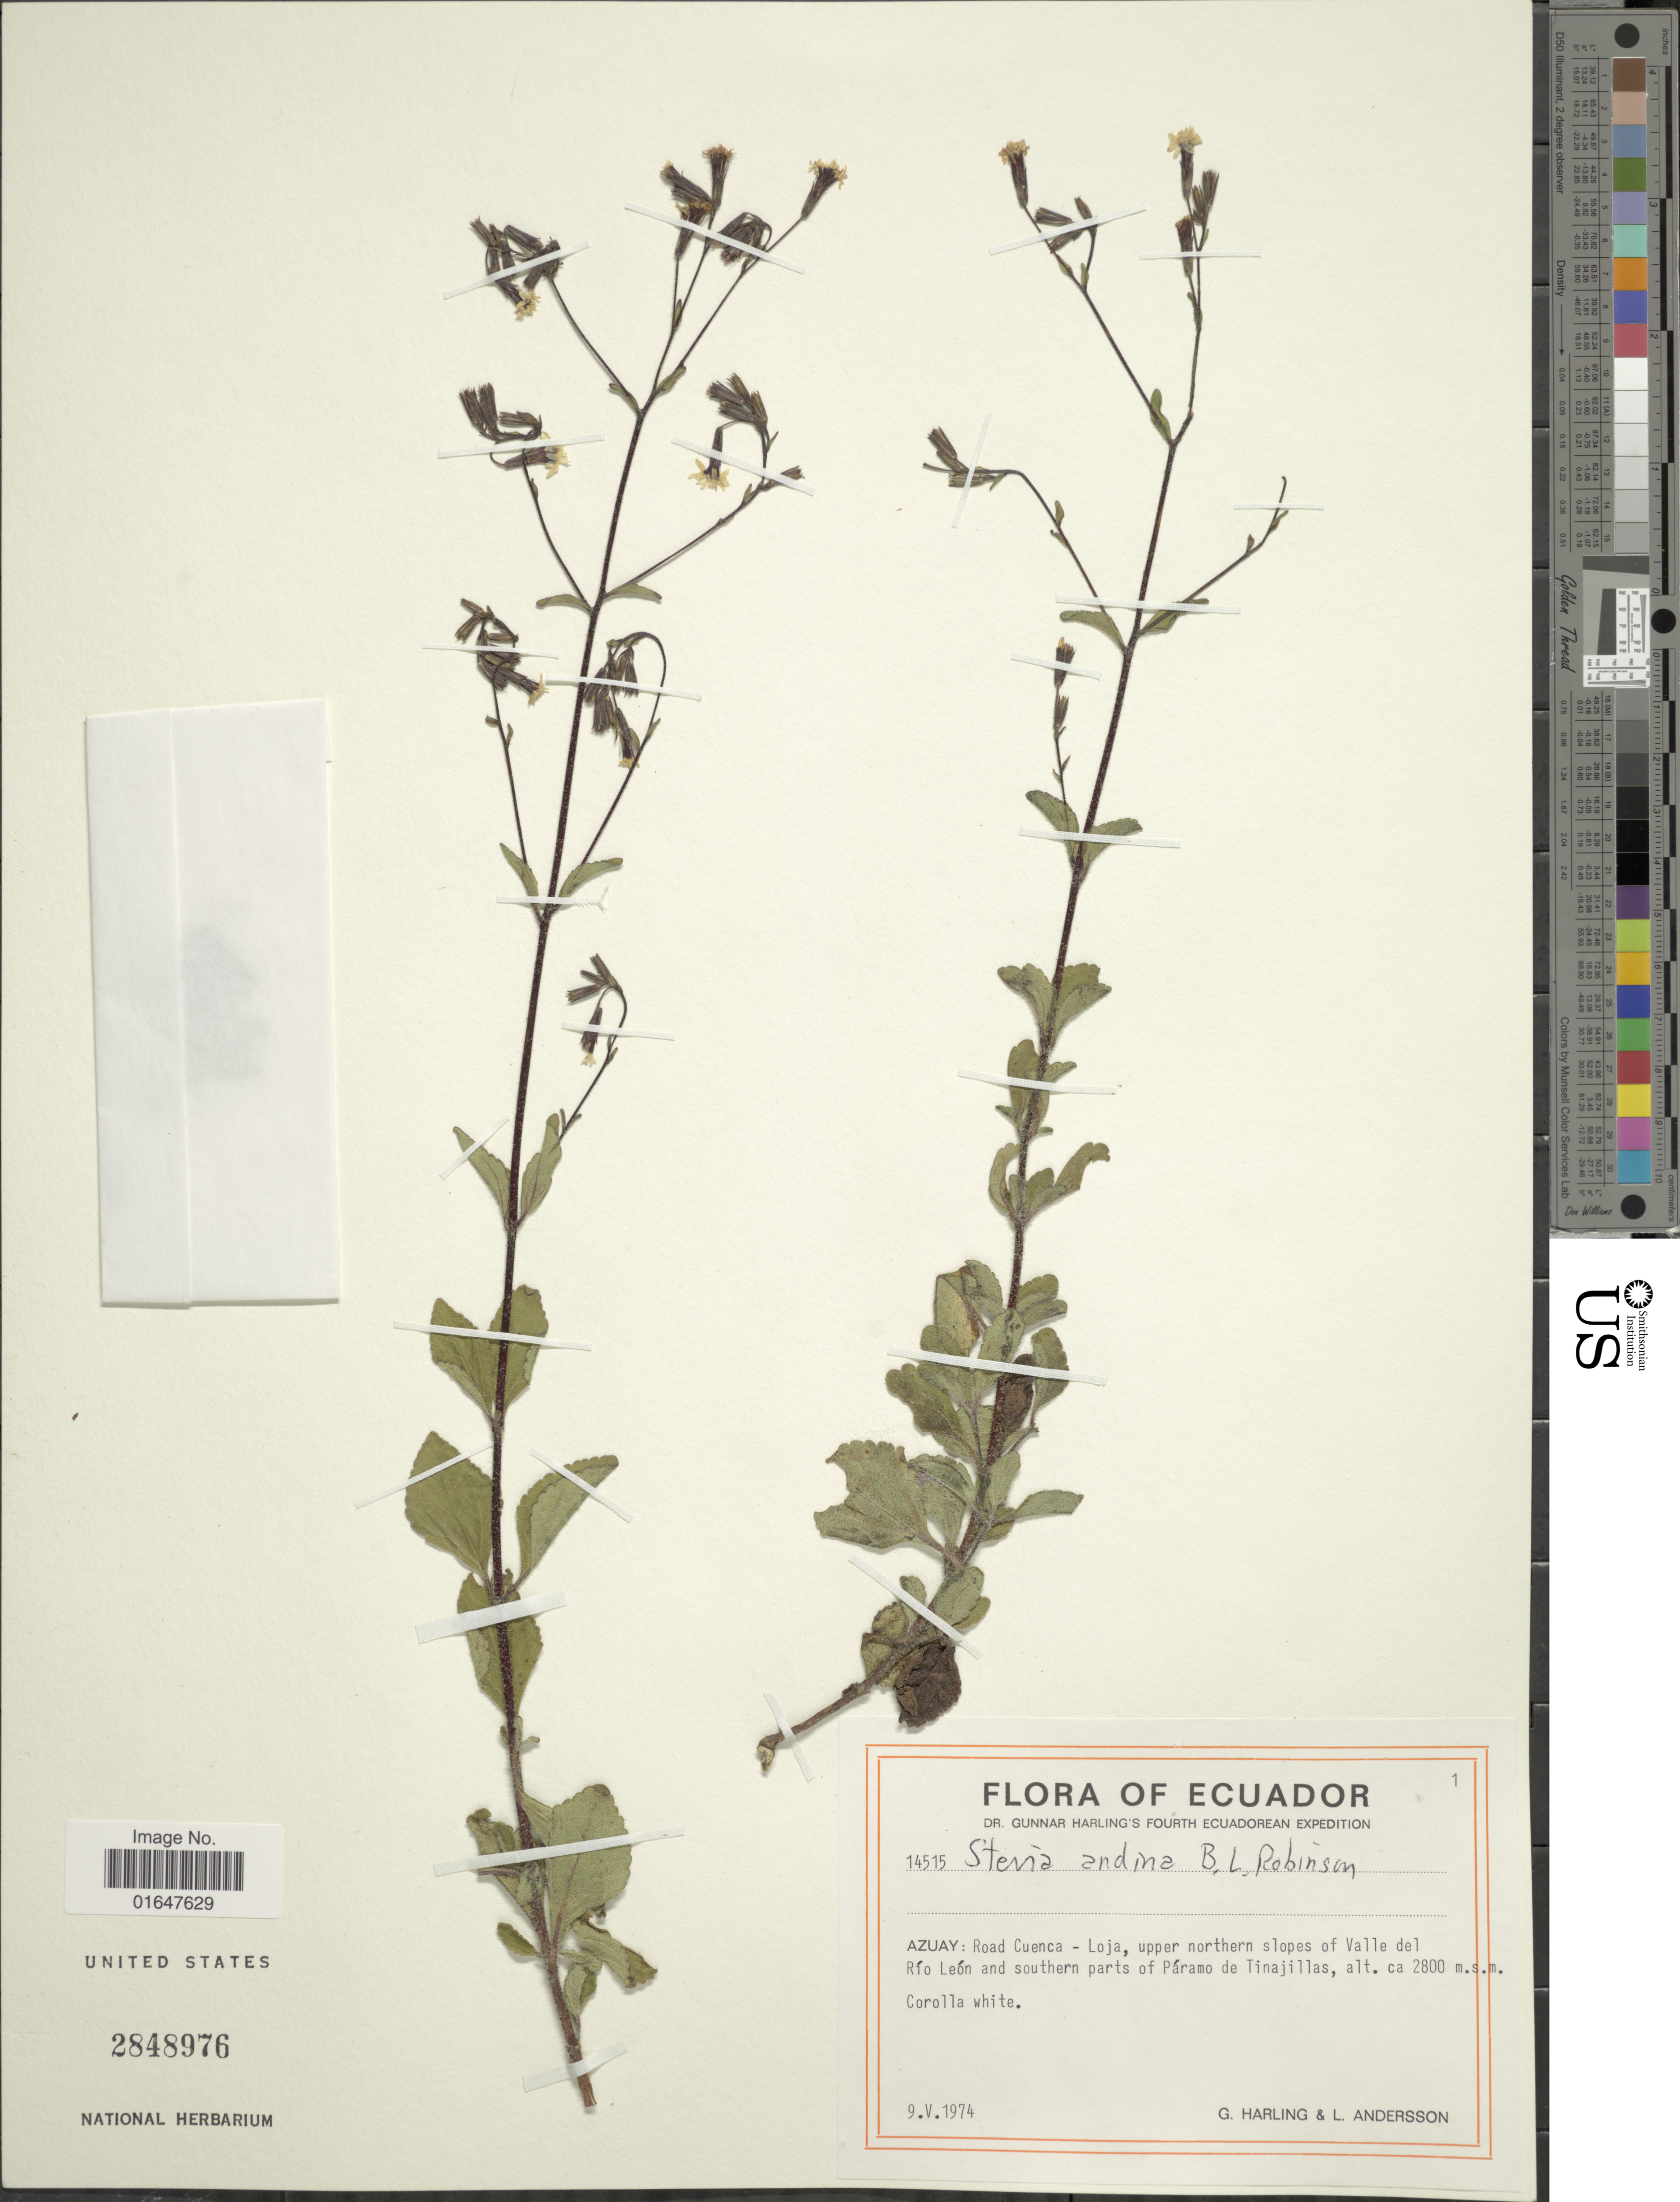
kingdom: Plantae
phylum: Tracheophyta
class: Magnoliopsida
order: Asterales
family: Asteraceae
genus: Stevia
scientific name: Stevia andina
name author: B.L. Rob.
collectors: G. Harling & L. Andersson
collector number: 14515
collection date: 1974-05-09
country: Ecuador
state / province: Azuay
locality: Road Cuenca-Loja, upper northern slopes of Valle del Rio Leon and southern parts of Paramo de Tinajillas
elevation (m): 2800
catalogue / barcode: US 2848976